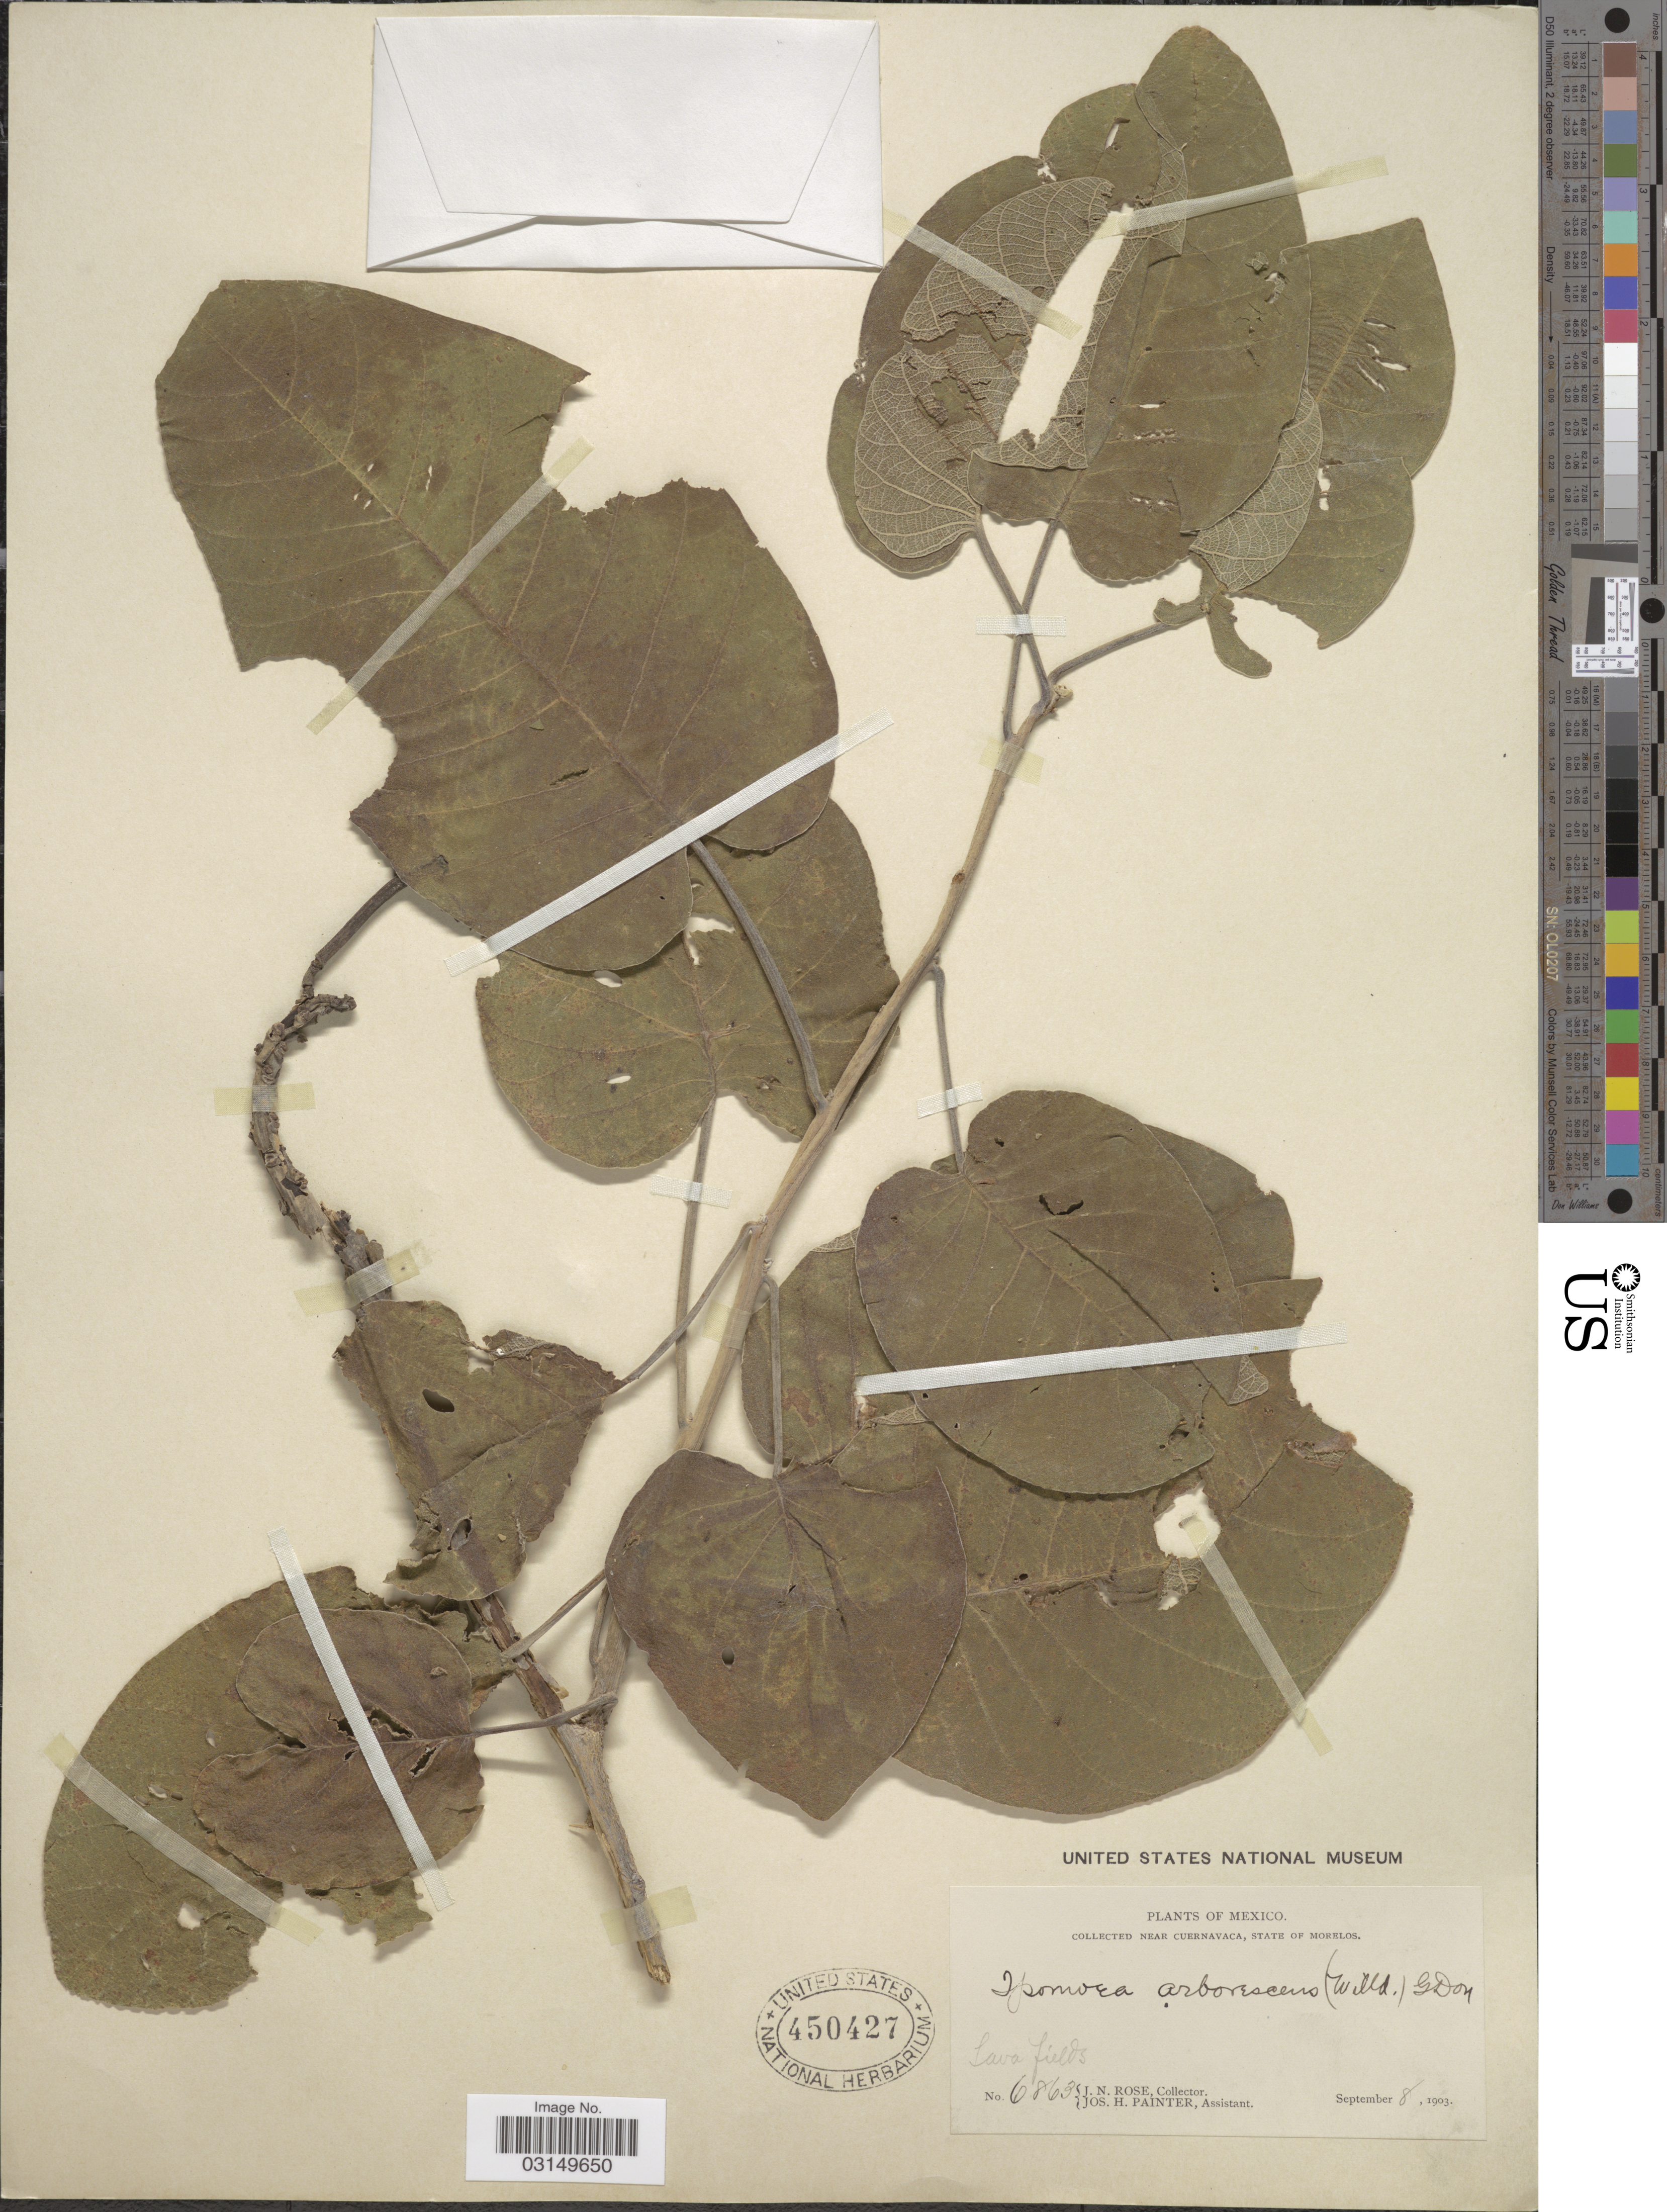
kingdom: Plantae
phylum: Tracheophyta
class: Magnoliopsida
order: Solanales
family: Convolvulaceae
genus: Ipomoea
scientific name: Ipomoea arborescens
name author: (Humb. & Bonpl. ex Willd.) G. Don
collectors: J. N. Rose & J. H. Painter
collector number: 6863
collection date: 1903-09-08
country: Mexico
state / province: Morelos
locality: Near Cuernavaca.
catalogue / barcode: US 450427